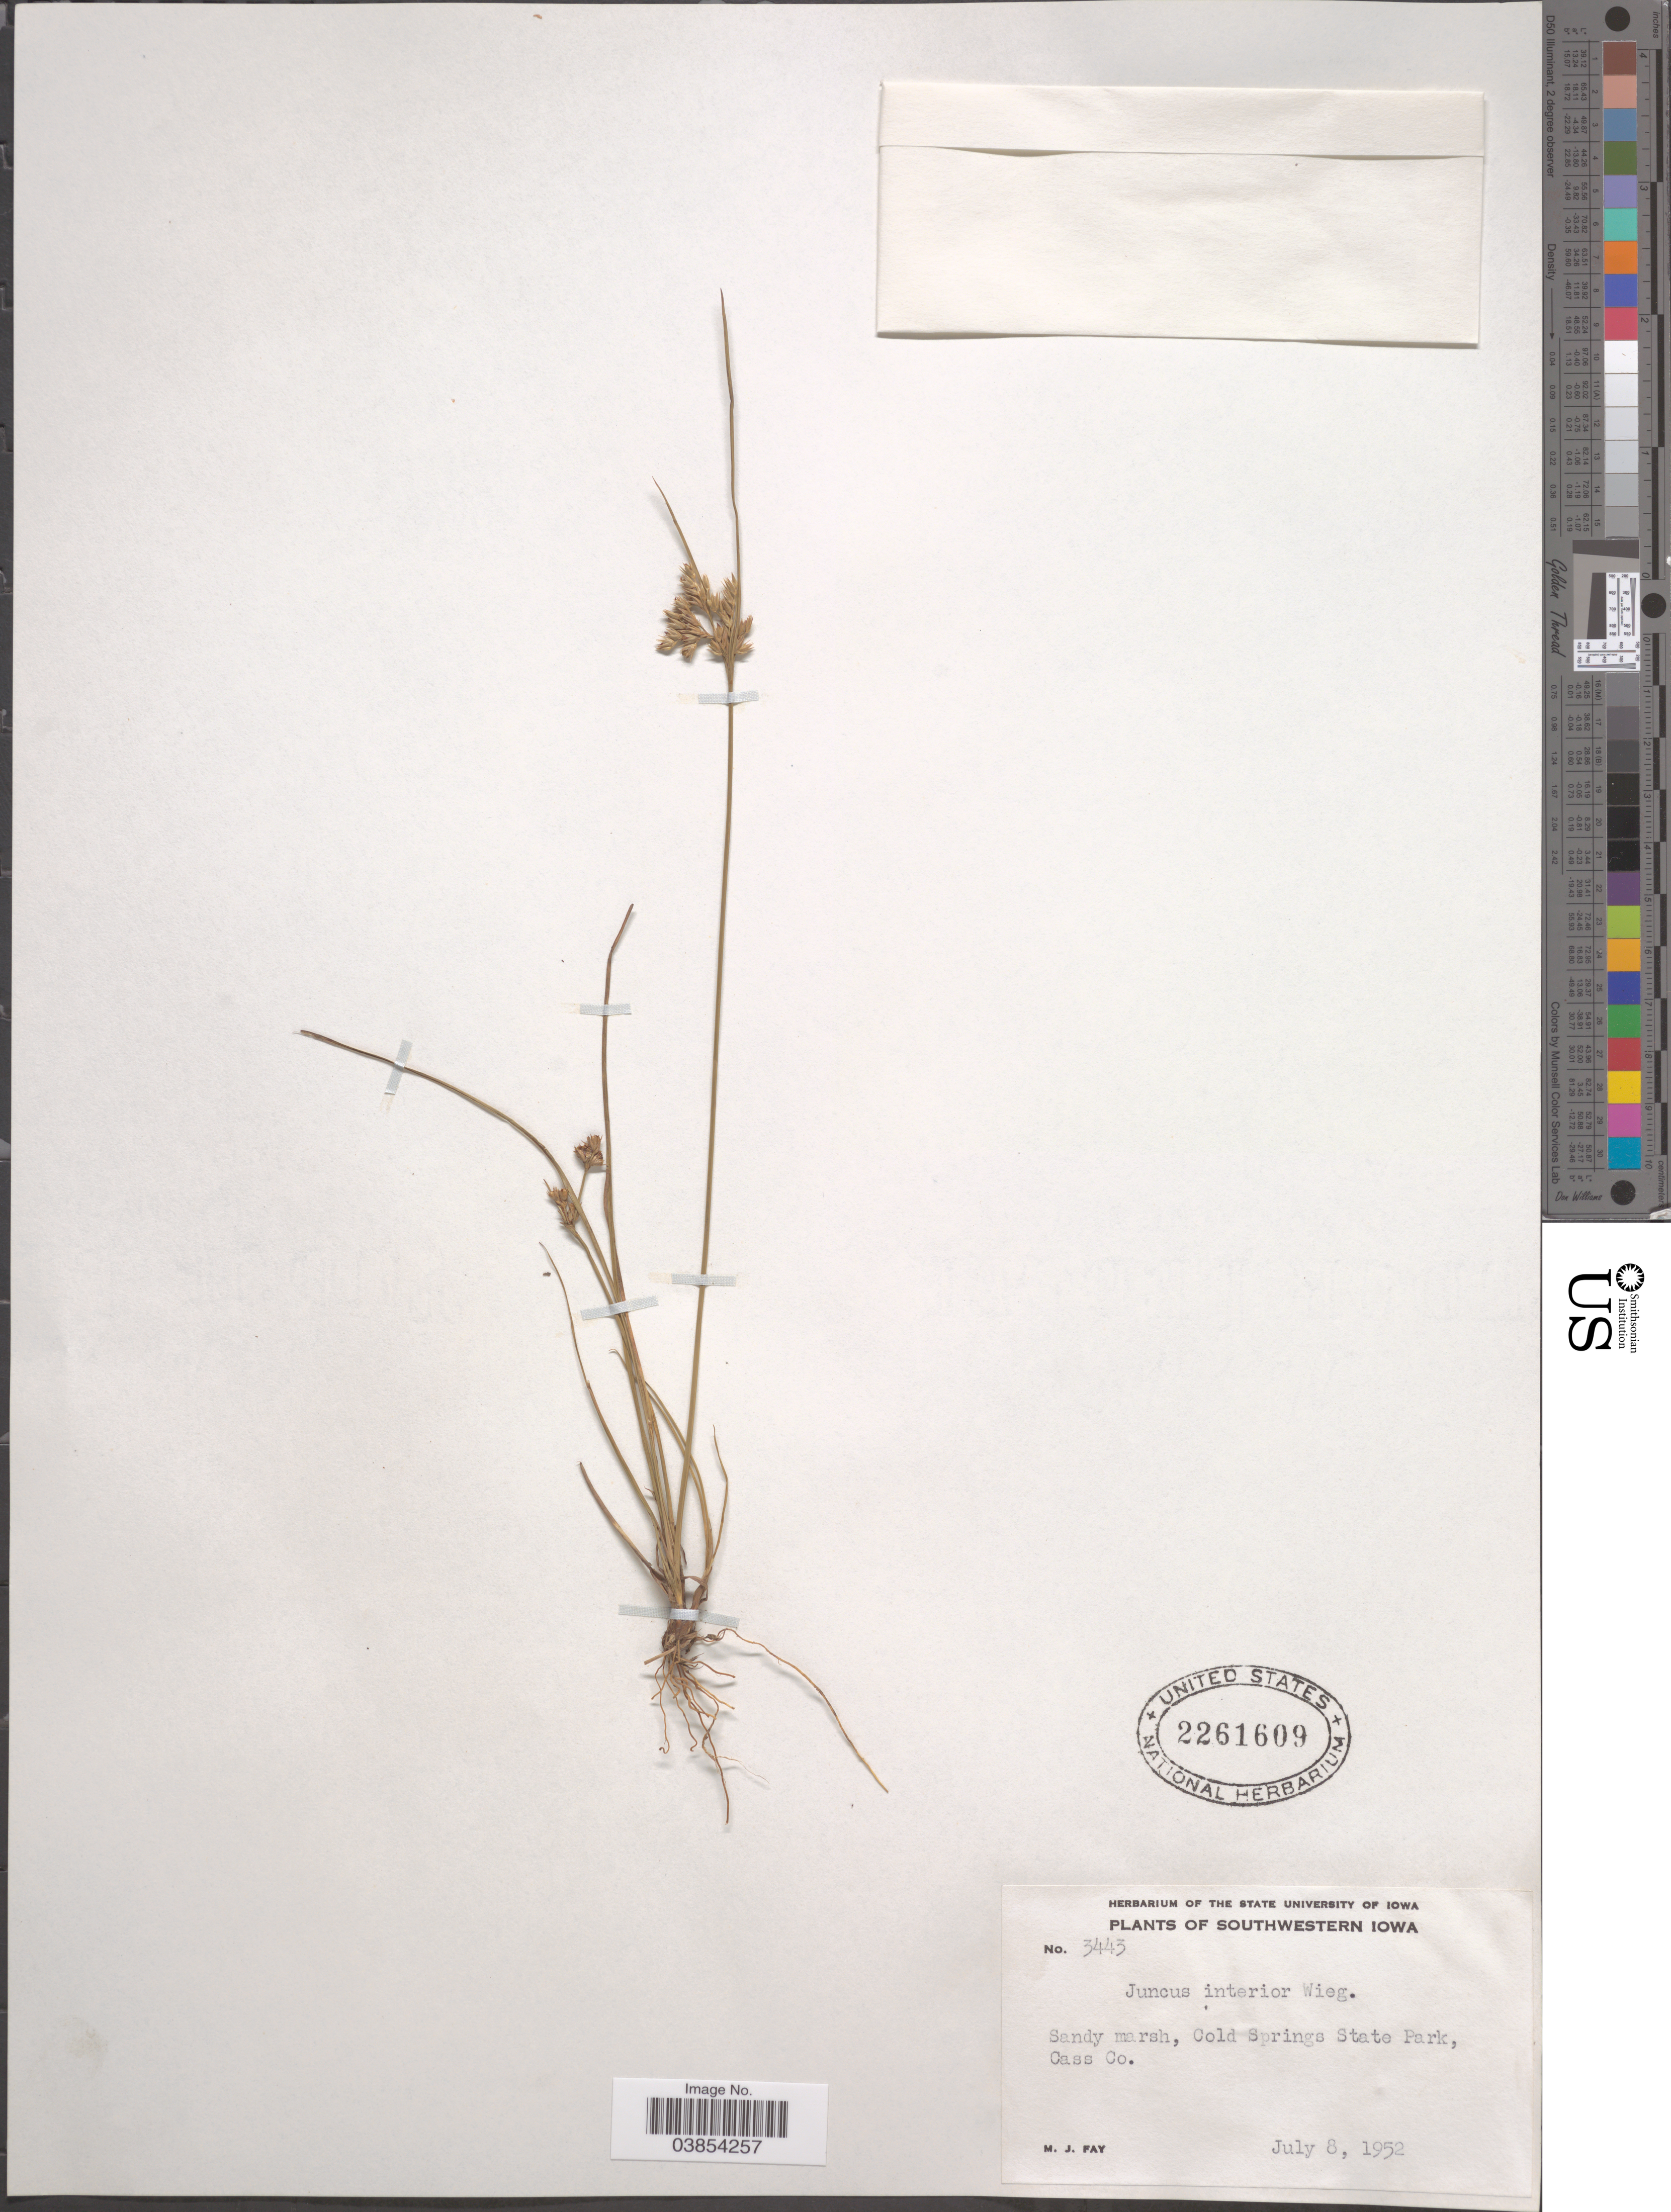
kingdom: Plantae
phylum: Tracheophyta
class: Liliopsida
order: Poales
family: Juncaceae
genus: Juncus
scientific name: Juncus interior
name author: Wiegand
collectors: M. Fay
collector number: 3443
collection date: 1952-07-08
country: United States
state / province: Iowa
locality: Southwestern Iowa. Sandy marsh, Cold Springs State Park, Cass Co.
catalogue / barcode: US 2261609